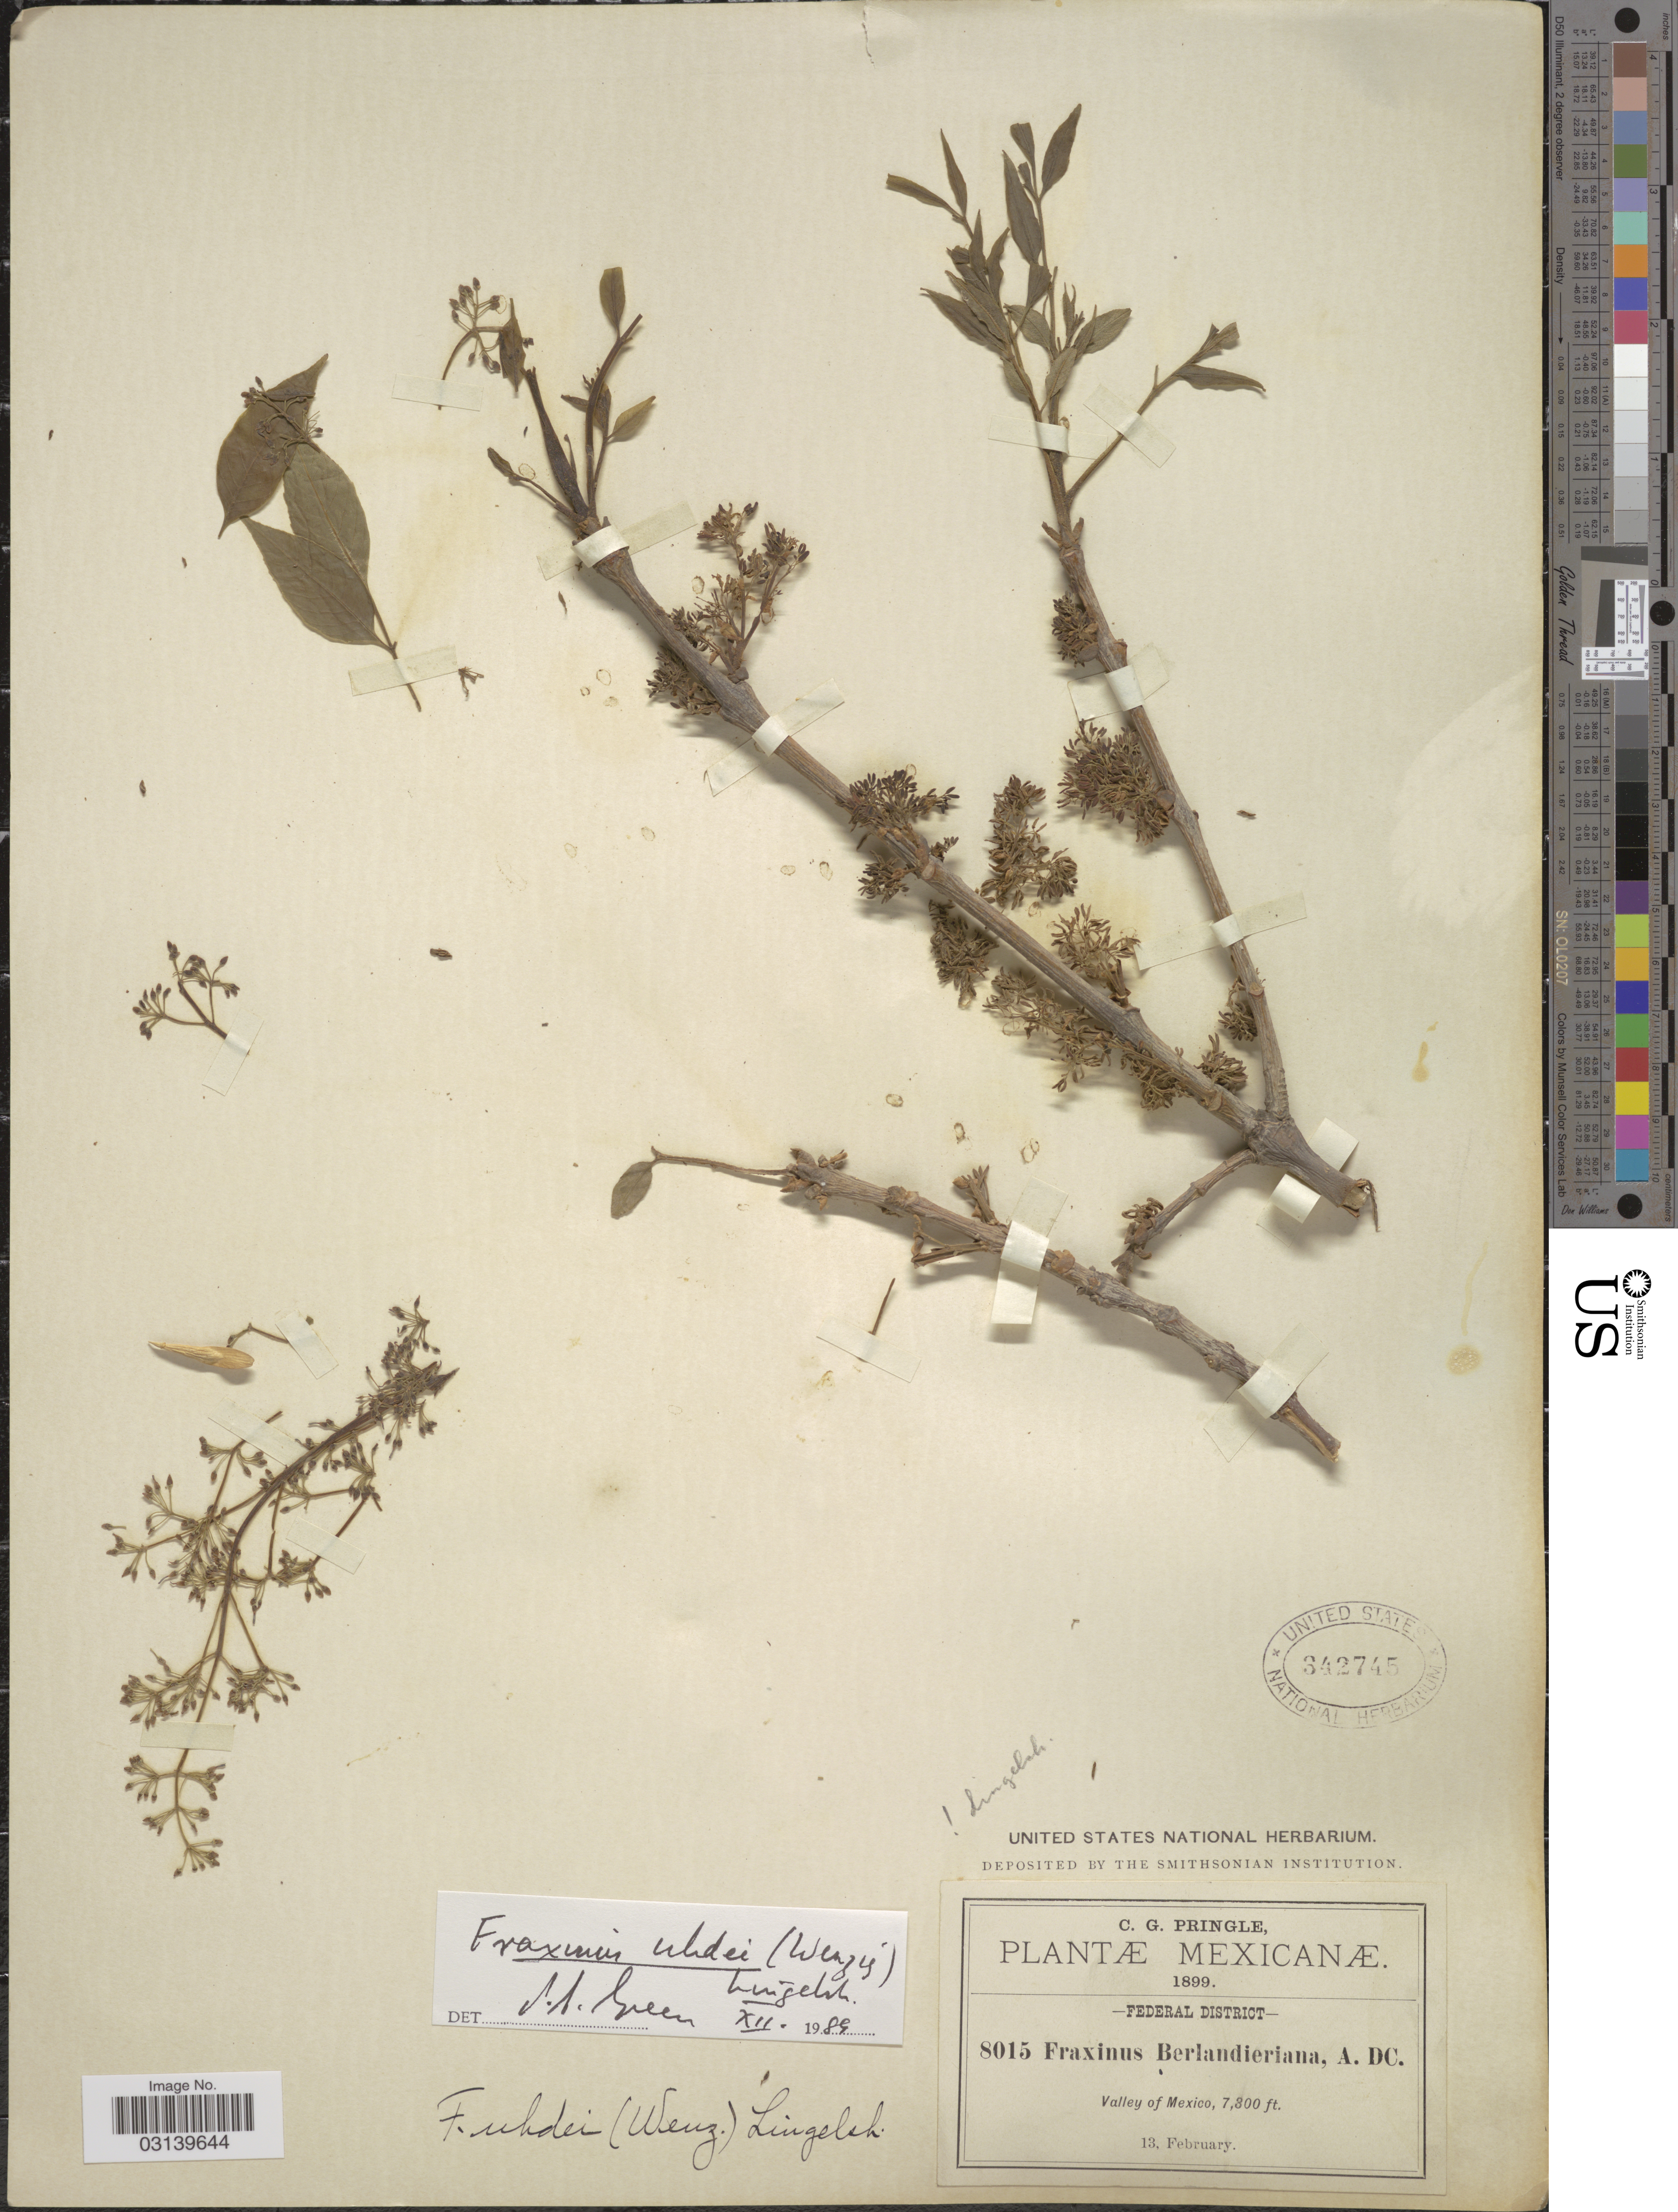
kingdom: Plantae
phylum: Tracheophyta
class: Magnoliopsida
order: Lamiales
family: Oleaceae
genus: Fraxinus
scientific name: Fraxinus uhdei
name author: (Wenz.) Lingelsh.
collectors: C. G. Pringle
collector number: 8015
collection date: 1899-02-13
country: Mexico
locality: Federal District. Valley of Mexico.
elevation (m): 2225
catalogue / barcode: US 342745